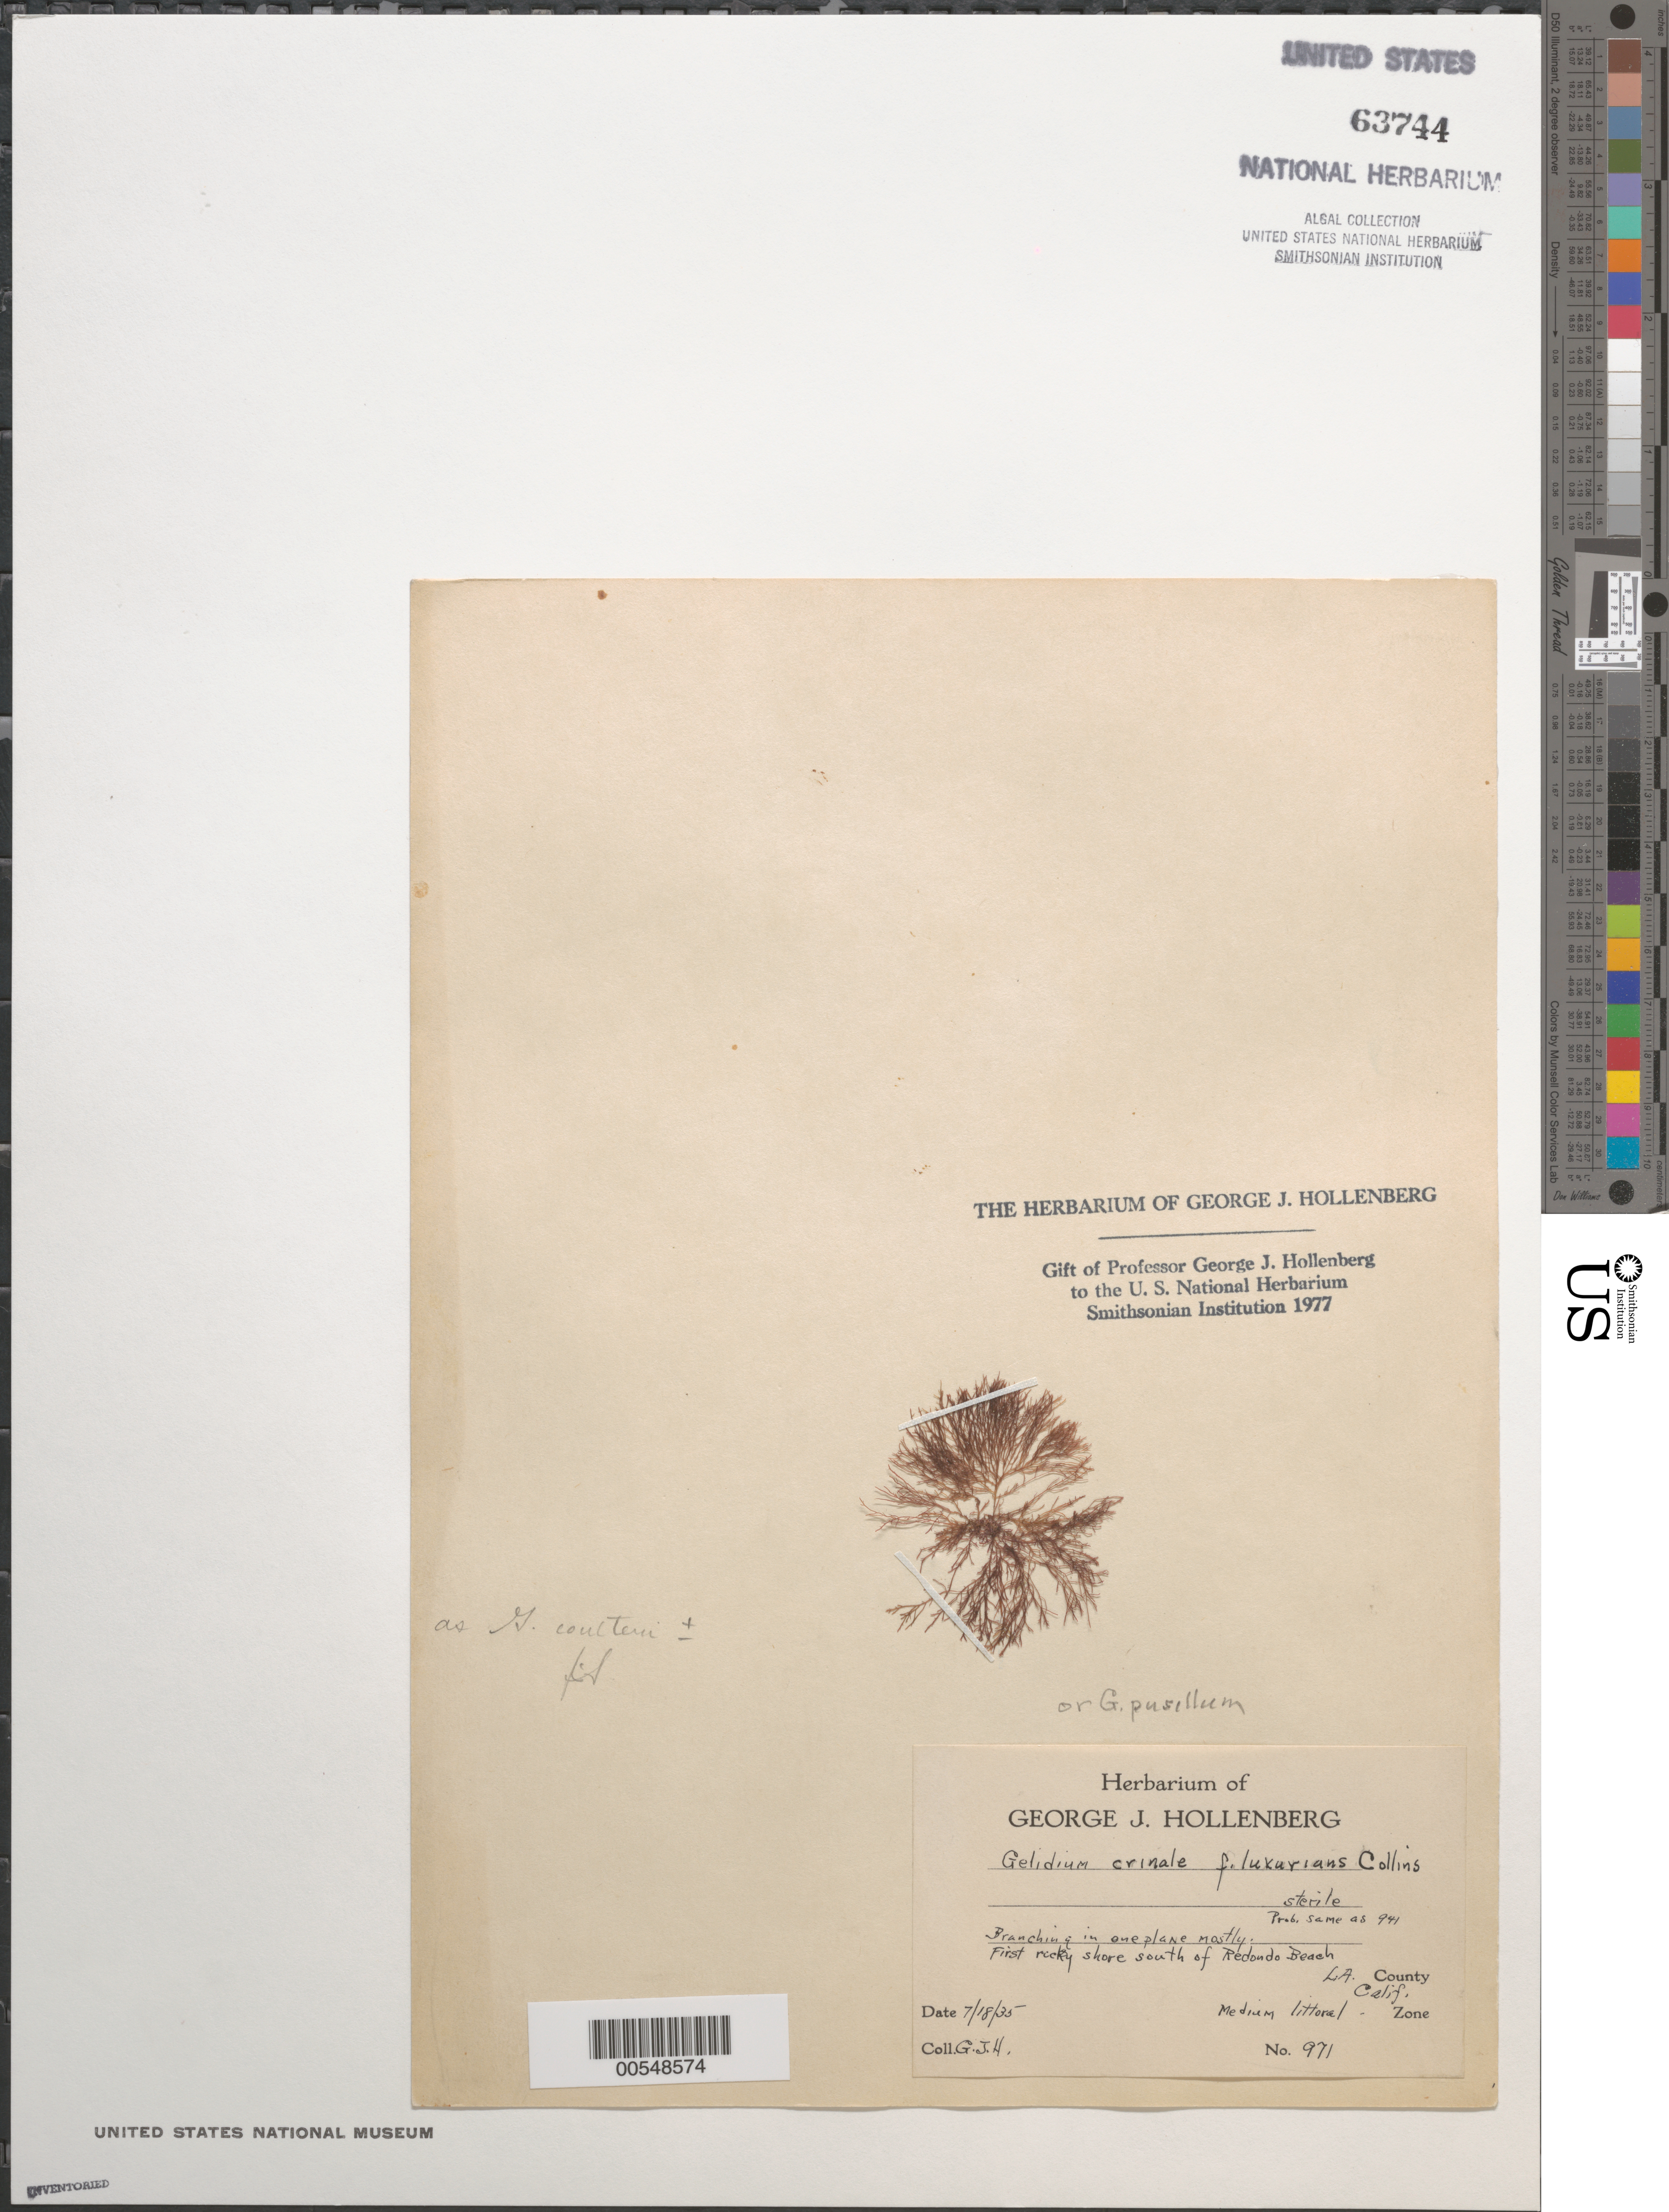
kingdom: Plantae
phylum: Rhodophyta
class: Florideophyceae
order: Gelidiales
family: Gelidiaceae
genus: Gelidium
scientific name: Gelidium pusillum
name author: (Stackh.) Le Jol.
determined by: Hollenberg, George J.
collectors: G. Hollenberg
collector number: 971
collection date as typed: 18 Jul 1935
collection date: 1935-07-18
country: United States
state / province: California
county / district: Los Angeles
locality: First rocky shore south of Redondo Beach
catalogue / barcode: US 63744